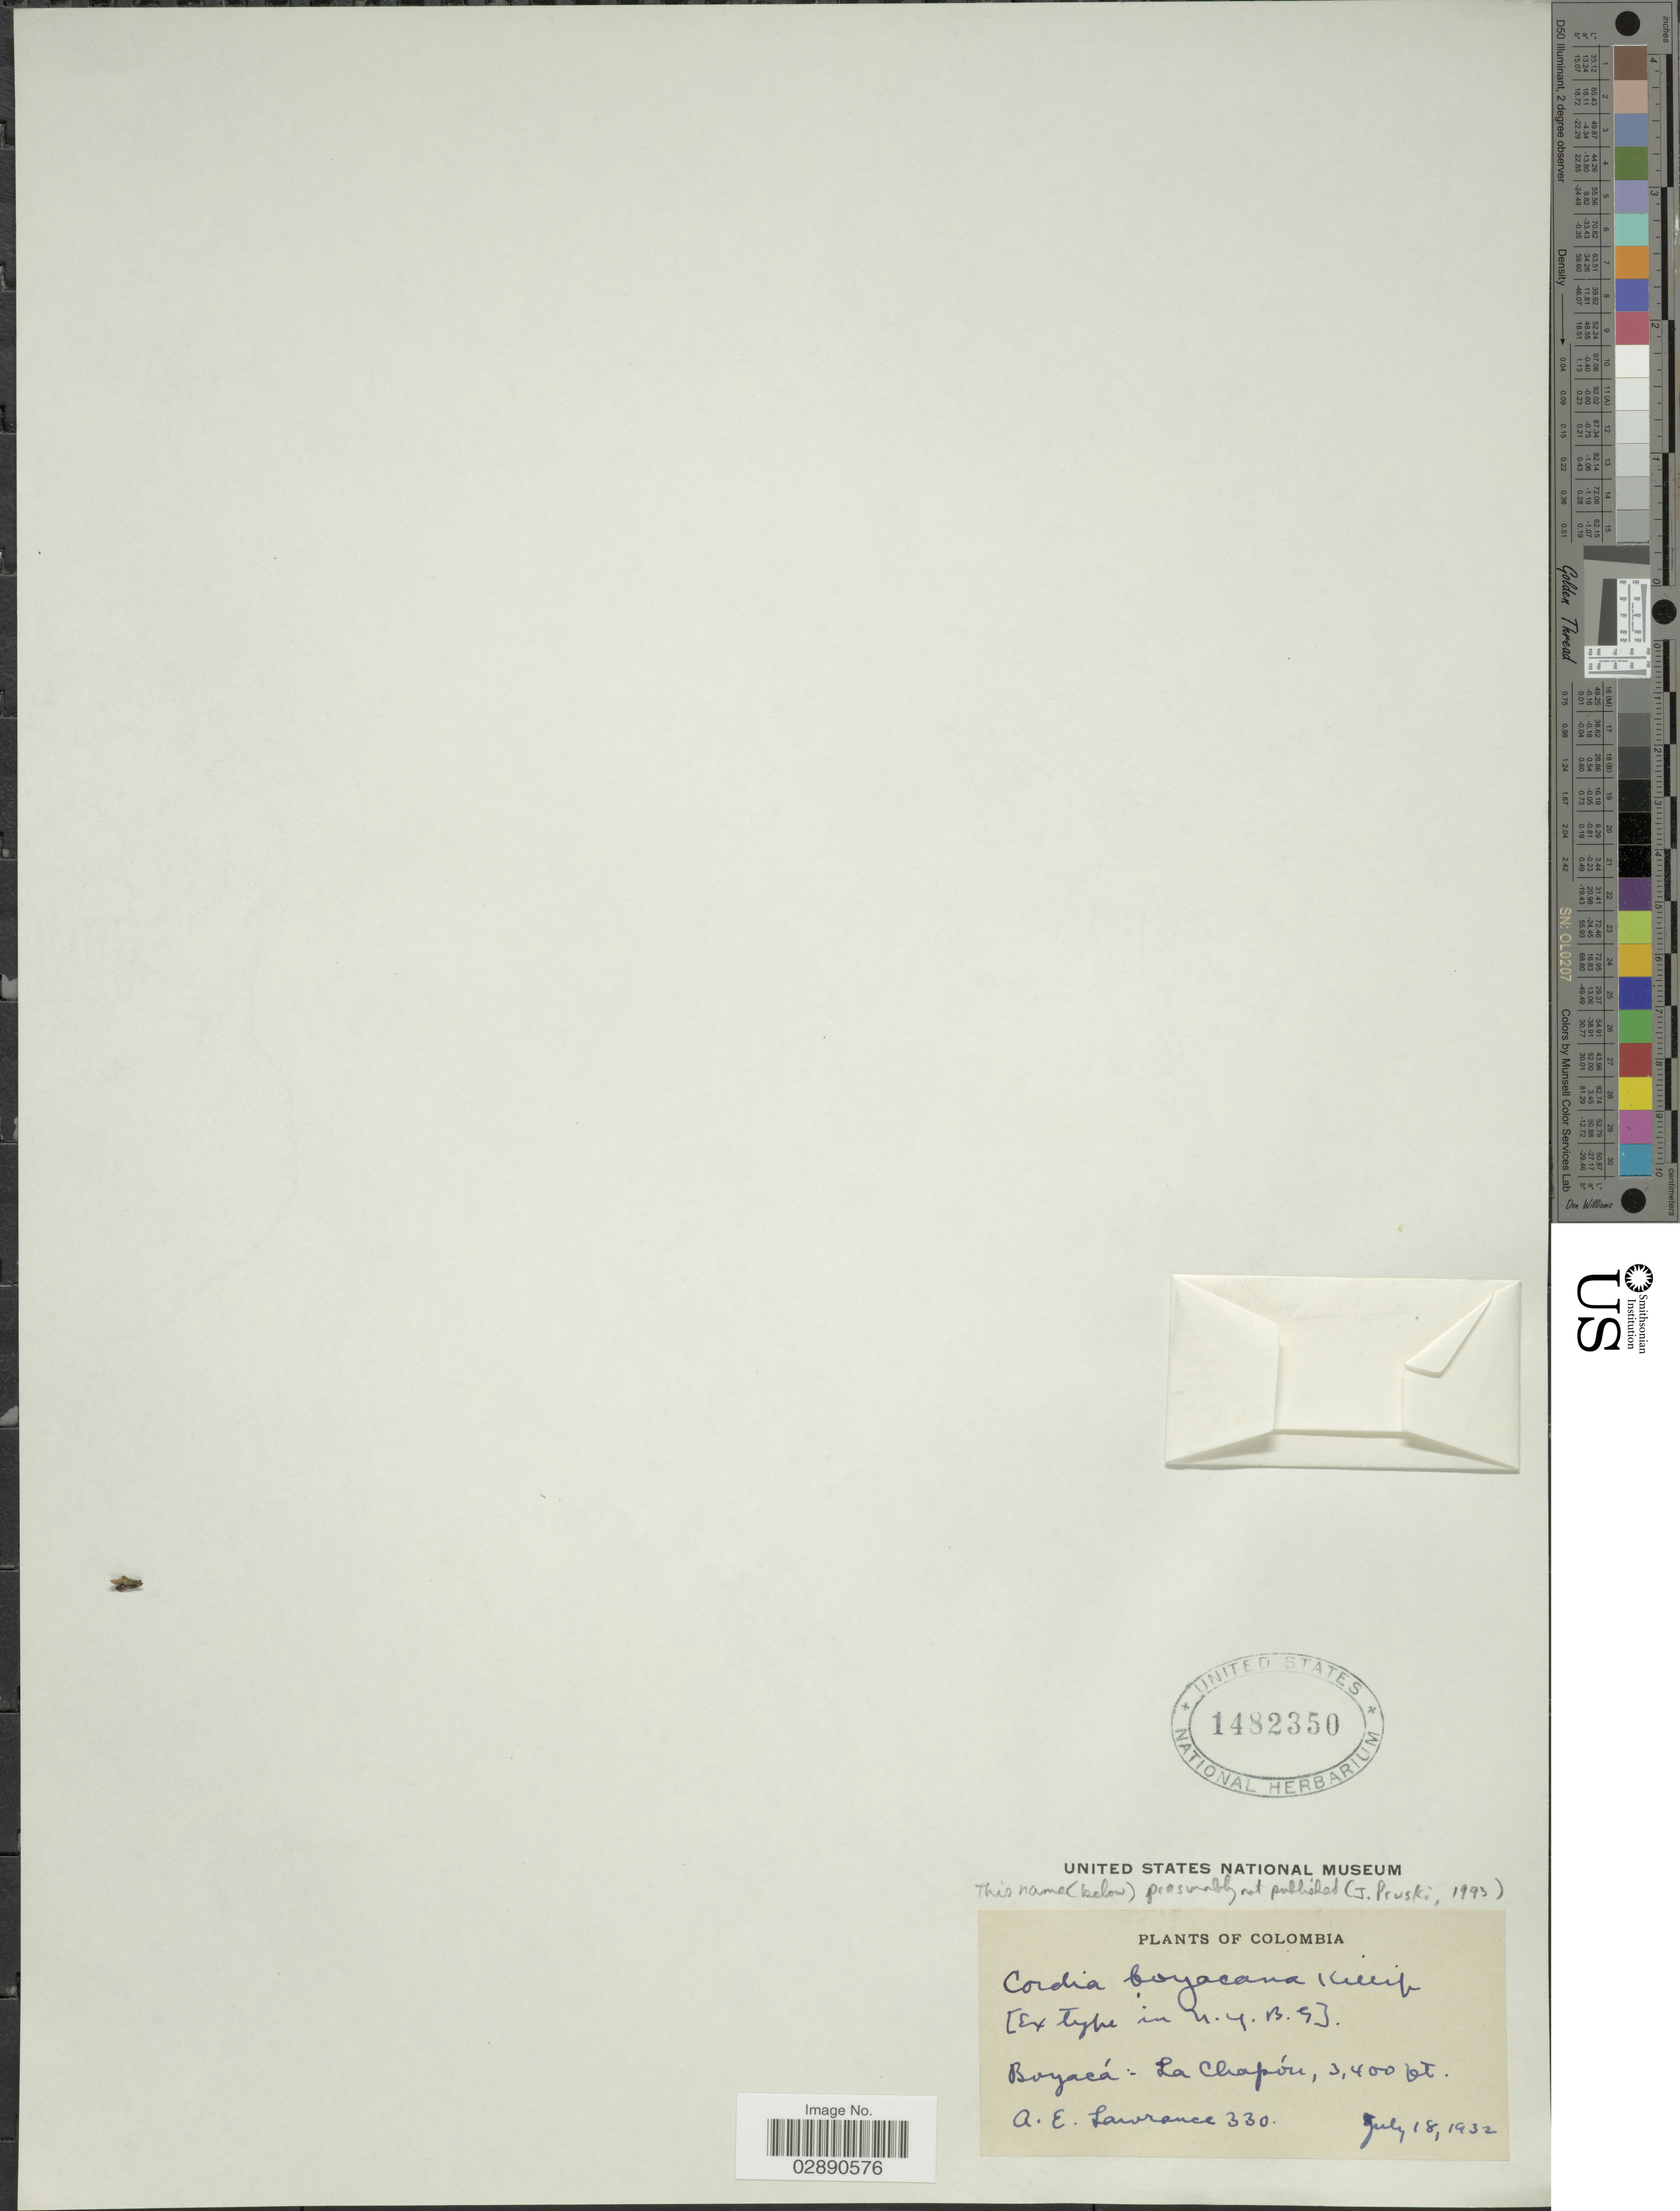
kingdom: Plantae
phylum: Tracheophyta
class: Magnoliopsida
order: Boraginales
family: Cordiaceae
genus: Cordia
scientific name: Cordia boyacana Killip ined.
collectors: A. Lawrance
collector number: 330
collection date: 1932-07-18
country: Colombia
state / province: Boyacá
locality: La Chapón.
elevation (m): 1036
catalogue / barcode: US 1482350